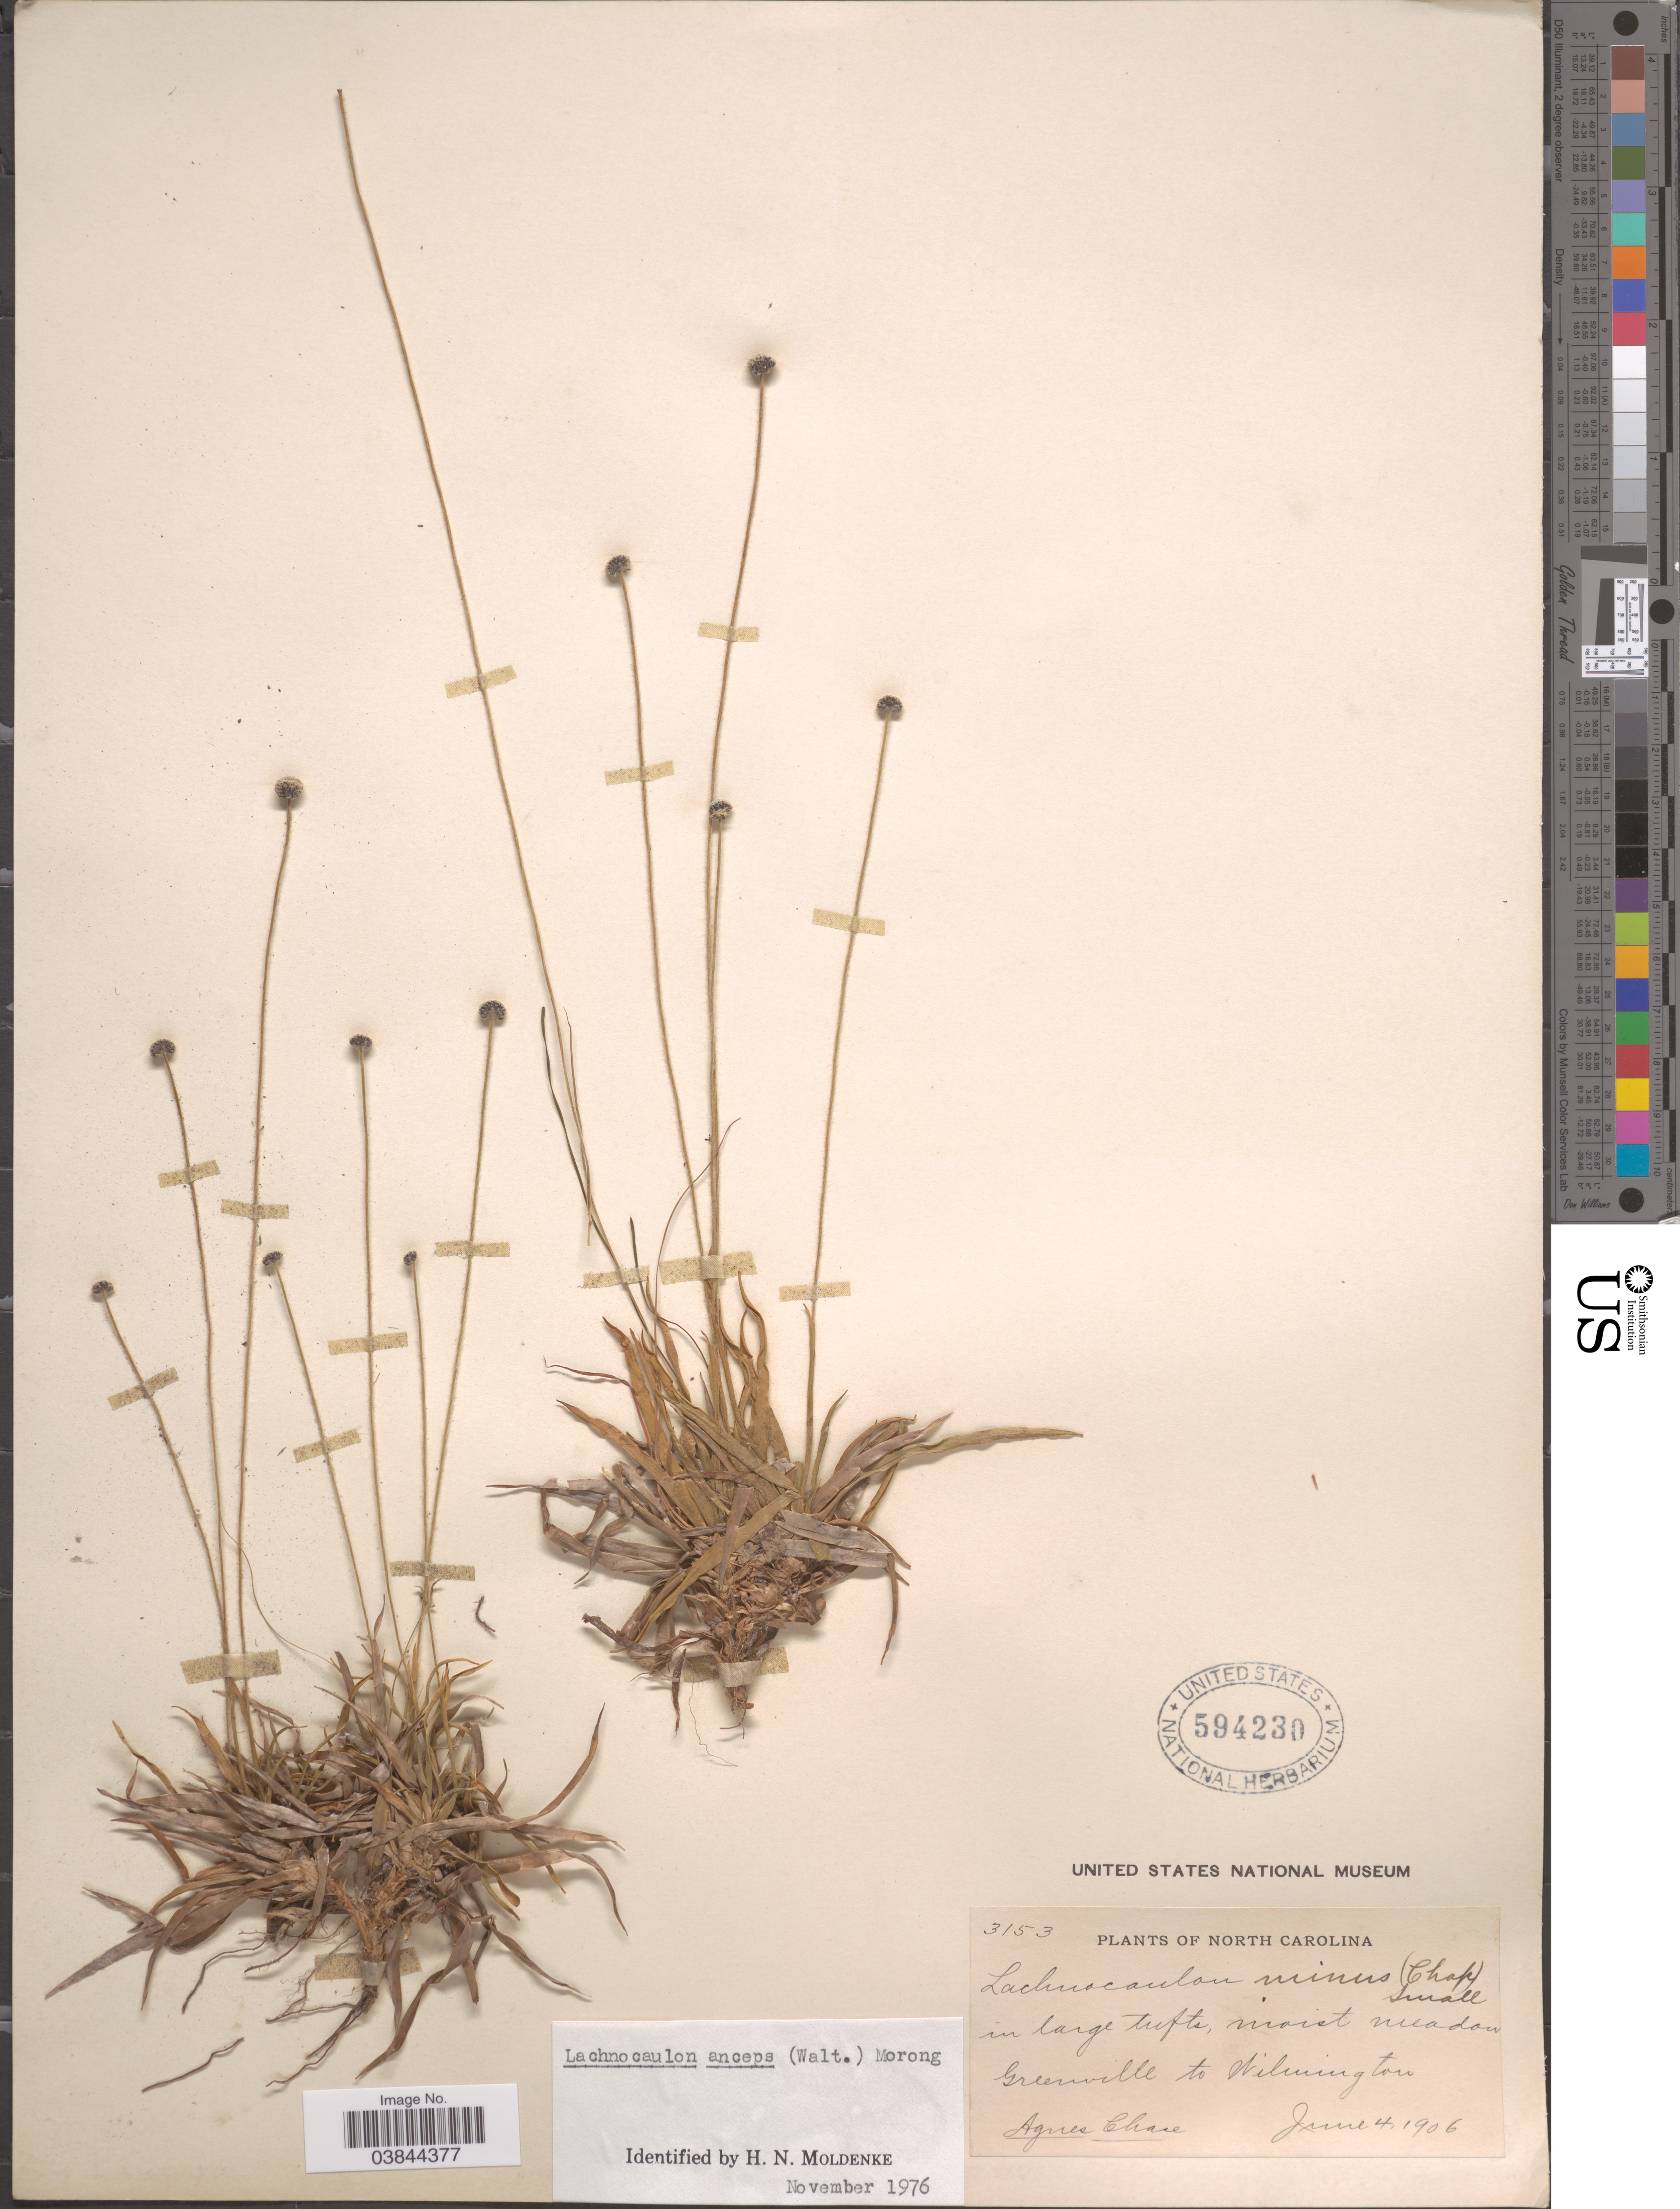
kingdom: Plantae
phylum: Tracheophyta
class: Liliopsida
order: Poales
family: Eriocaulaceae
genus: Lachnocaulon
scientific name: Lachnocaulon anceps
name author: (Walter) Morong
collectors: A. Chase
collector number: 3153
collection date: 1906-06-04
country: United States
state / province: North Carolina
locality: Greenville to Wilmington.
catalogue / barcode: US 594230